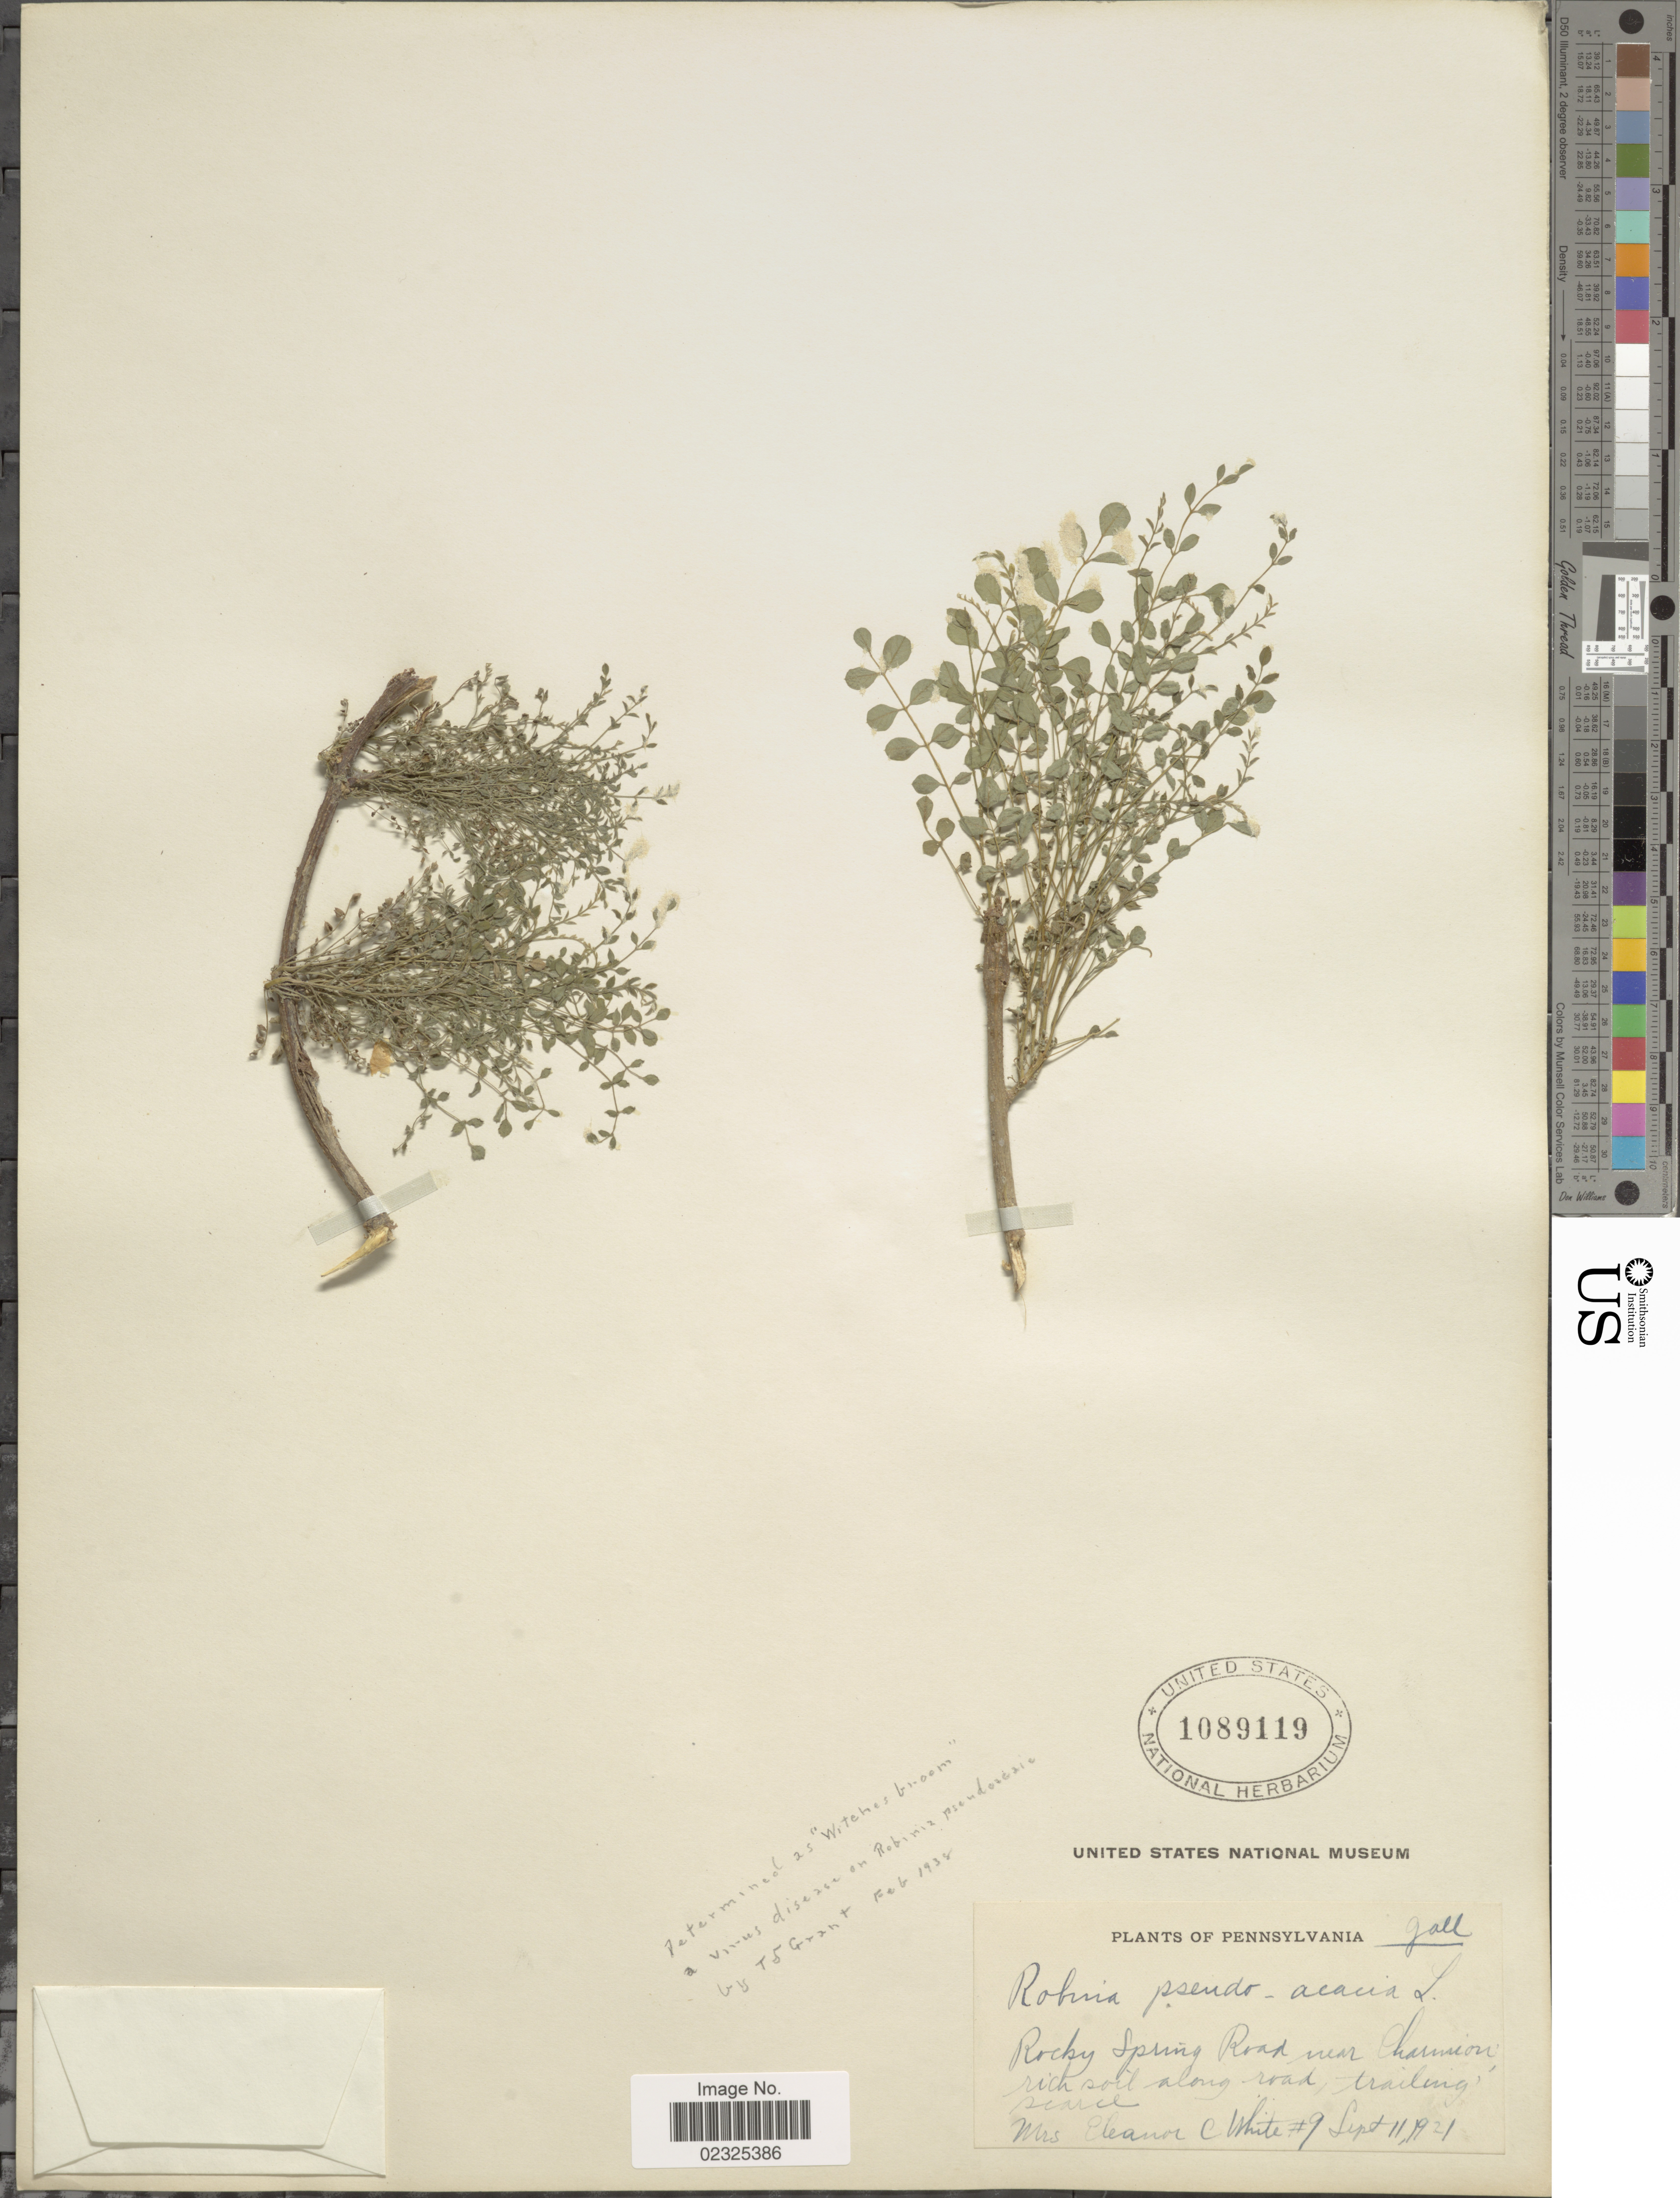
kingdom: Plantae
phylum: Tracheophyta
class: Magnoliopsida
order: Fabales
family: Fabaceae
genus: Robinia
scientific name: Robinia pseudoacacia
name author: L.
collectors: E. White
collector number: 9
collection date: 1921-09-11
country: United States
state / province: Pennsylvania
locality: Rocky Spring Road near Charmion, rich soil along road, trailing scarse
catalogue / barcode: US 1089119